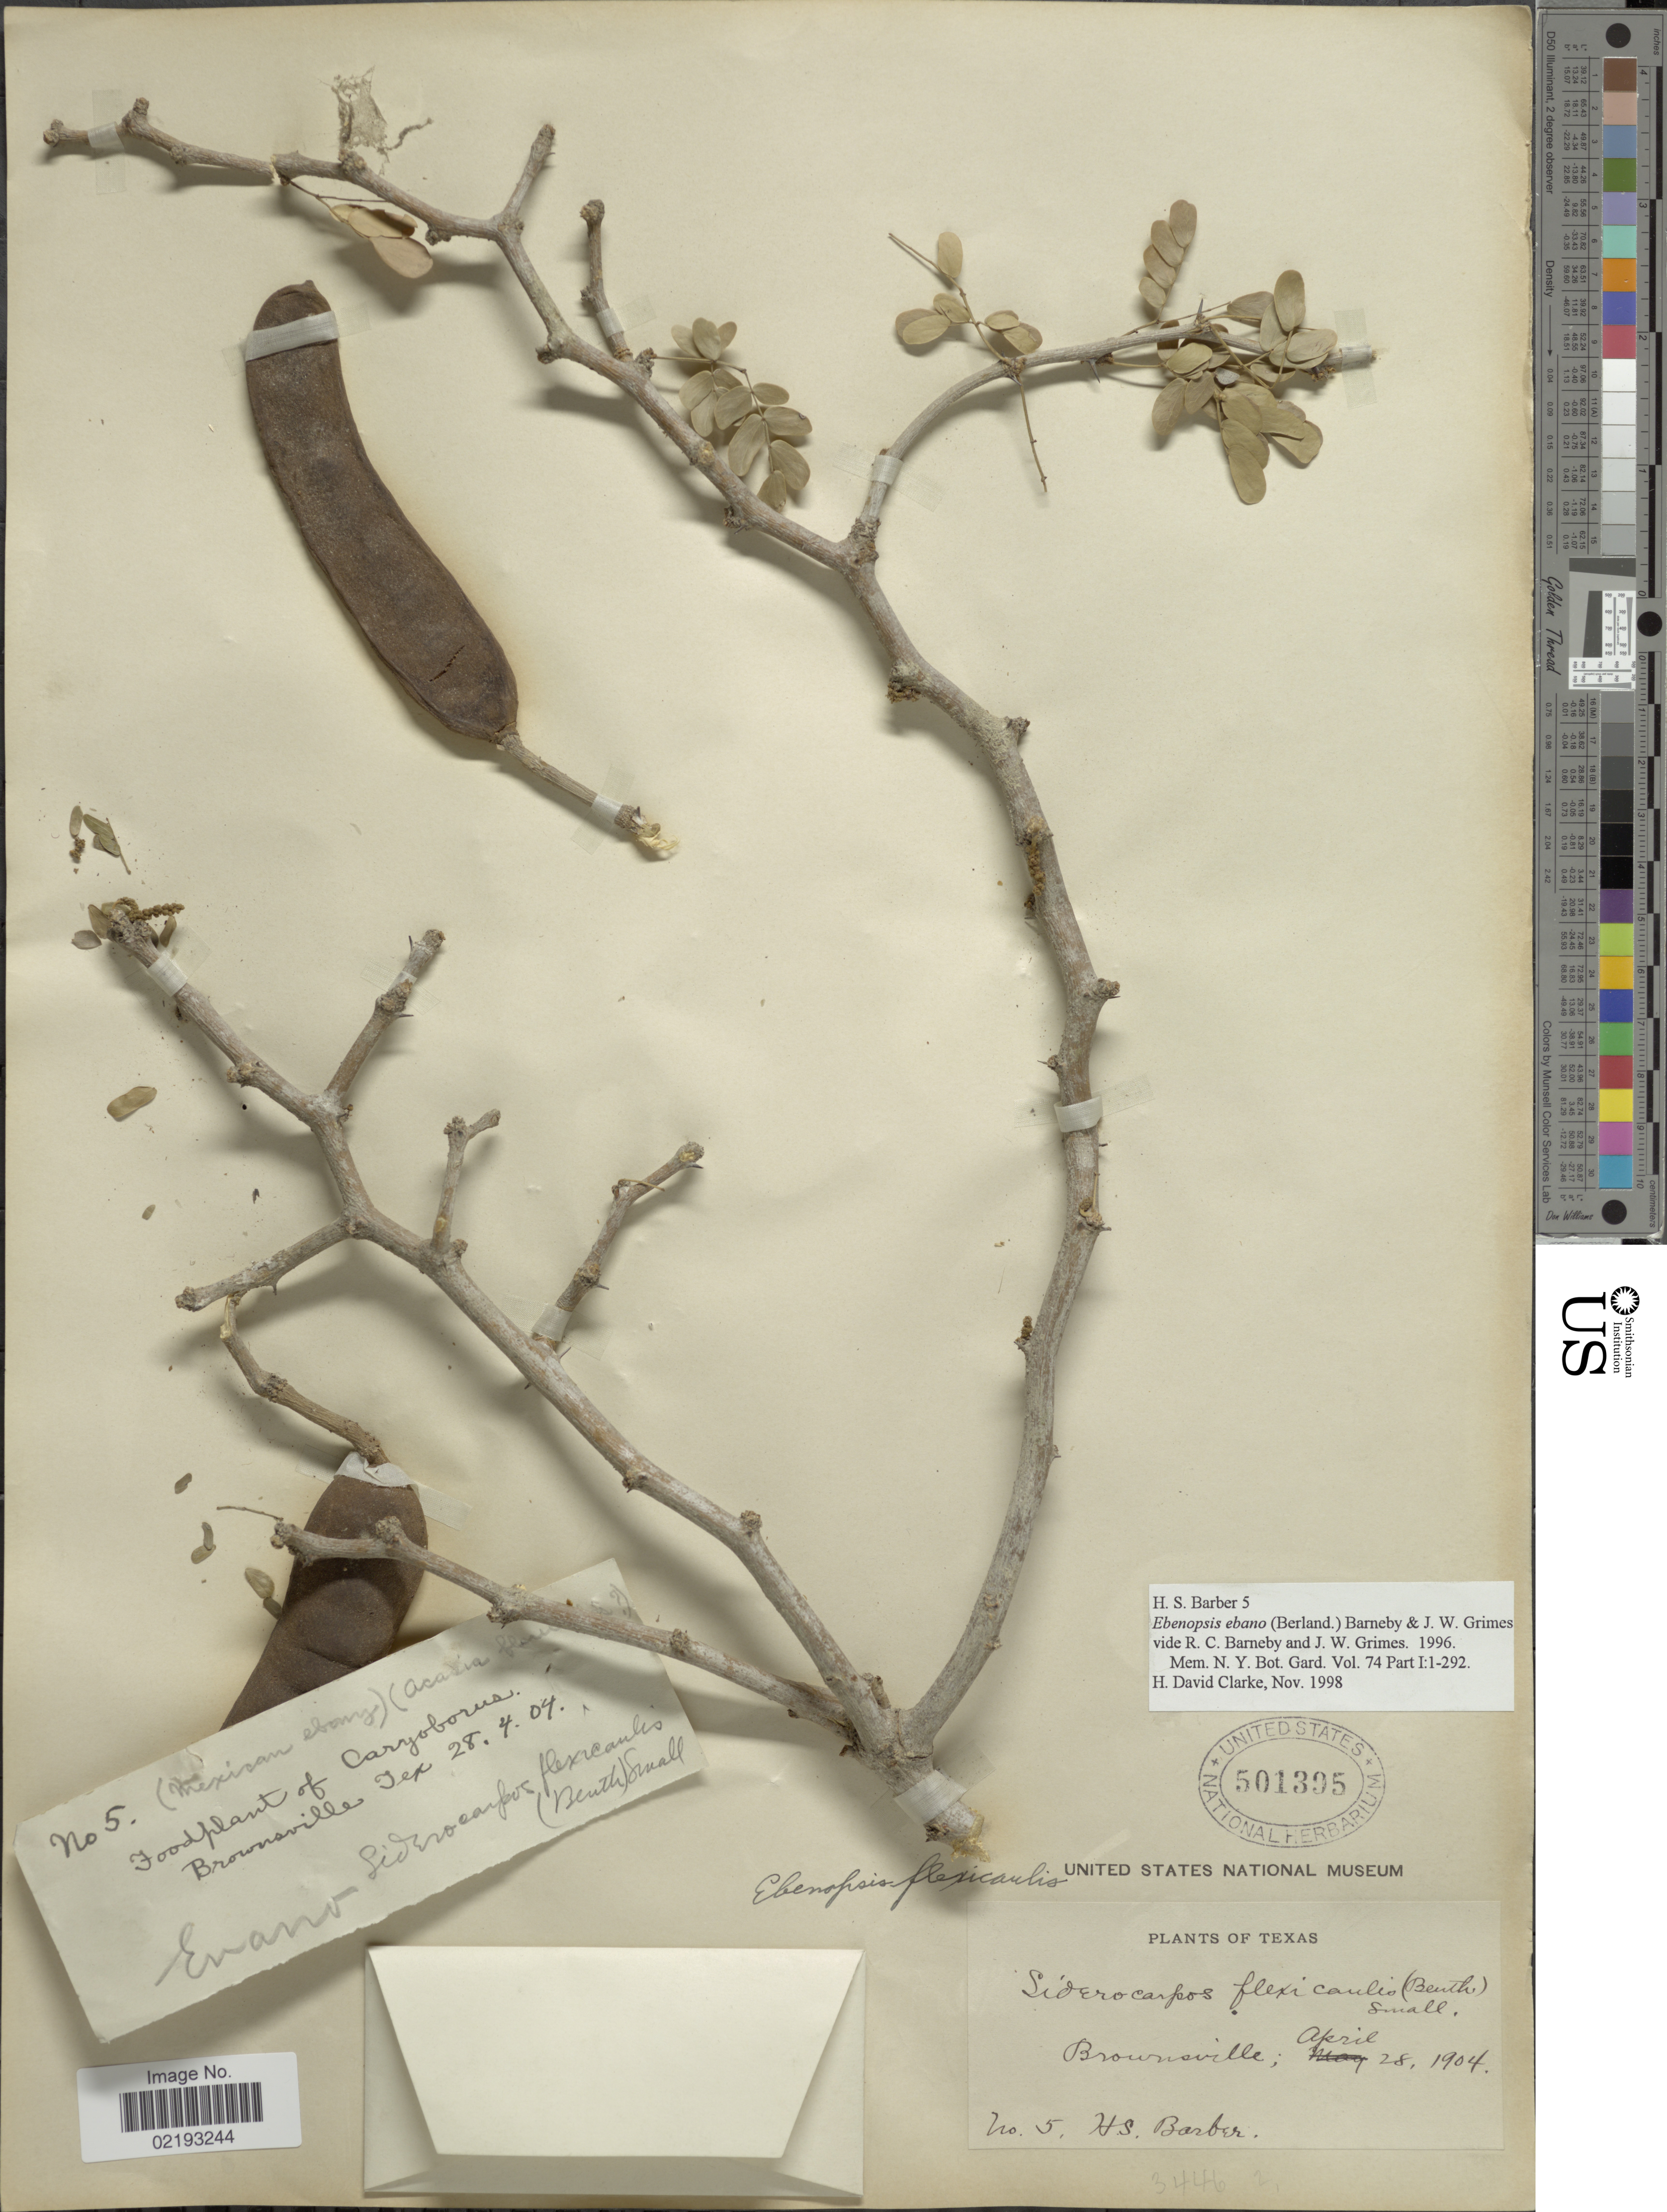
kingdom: Plantae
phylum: Tracheophyta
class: Magnoliopsida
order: Fabales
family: Fabaceae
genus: Ebenopsis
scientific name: Ebenopsis ebano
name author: (Berland.) Barneby & J.W. Grimes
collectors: H. Barber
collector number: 5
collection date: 1904-04-28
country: United States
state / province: Texas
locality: Brownsville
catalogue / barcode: US 501395